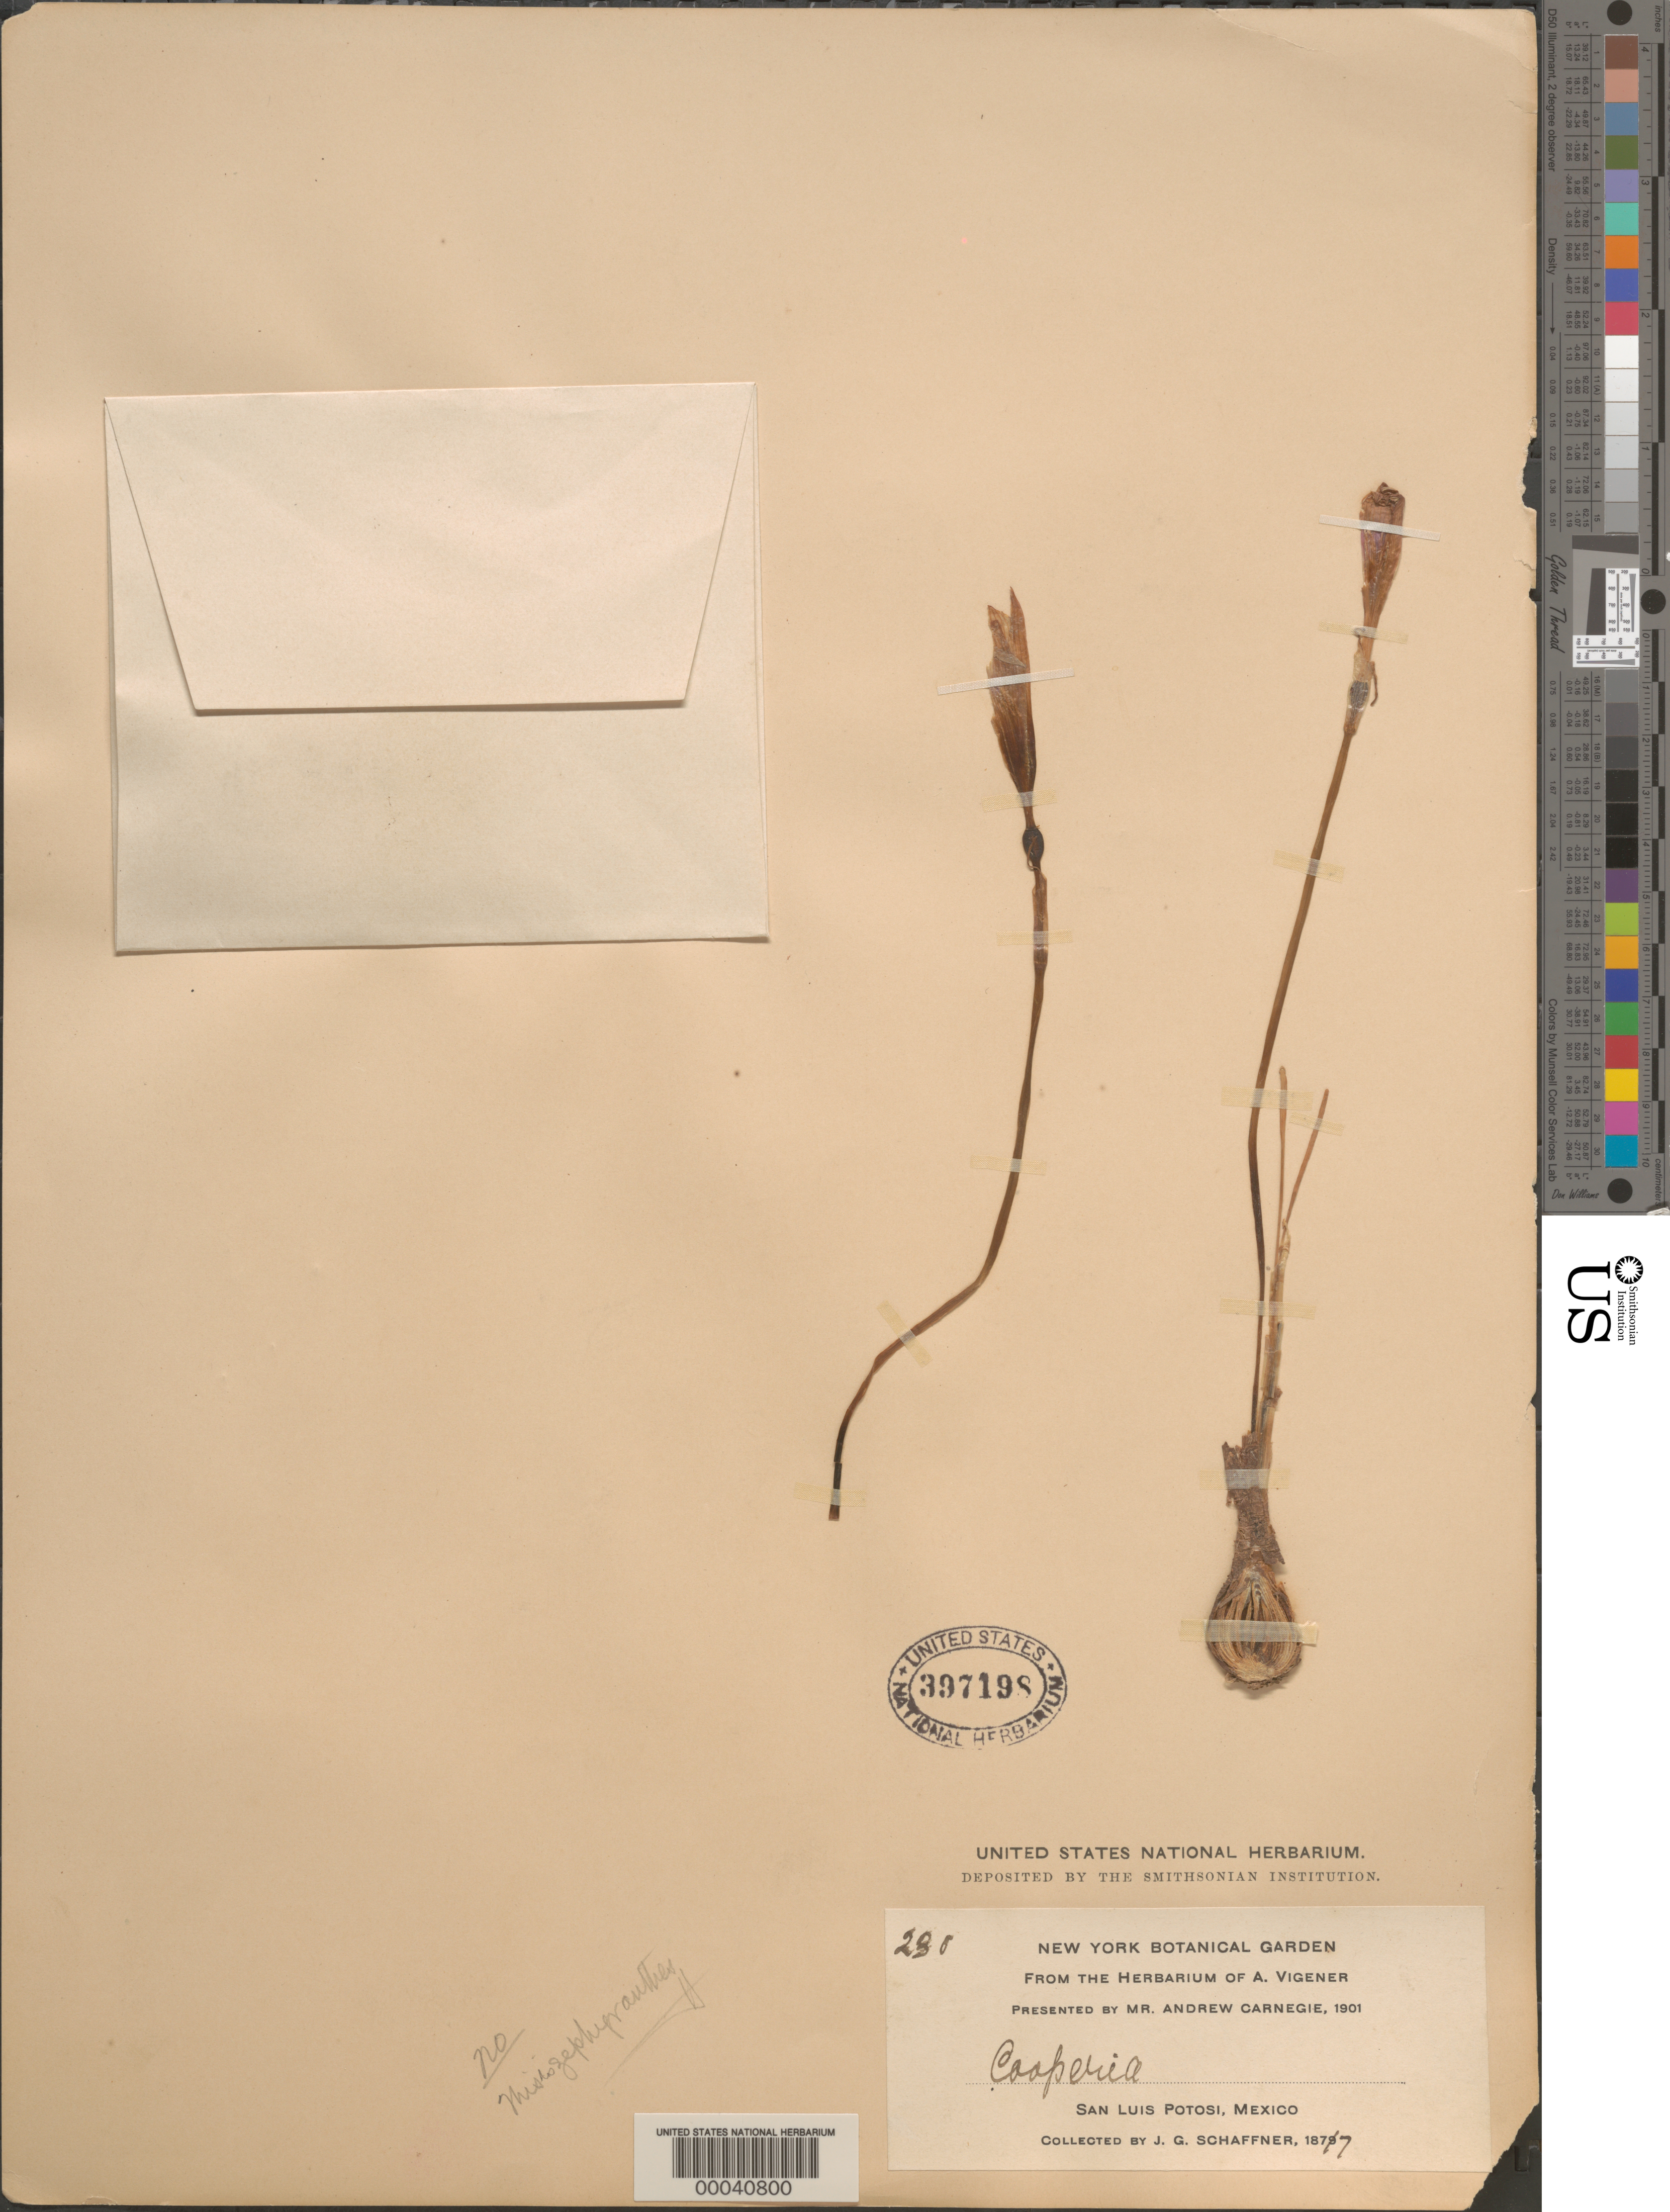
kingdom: Plantae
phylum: Tracheophyta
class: Liliopsida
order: Asparagales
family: Amaryllidaceae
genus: Zephyranthes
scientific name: Zephyranthes sp.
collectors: J. G. Schaffner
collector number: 230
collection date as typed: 1877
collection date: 1877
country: Mexico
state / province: San Luis Potosí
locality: San luis potosi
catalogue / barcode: US 397198